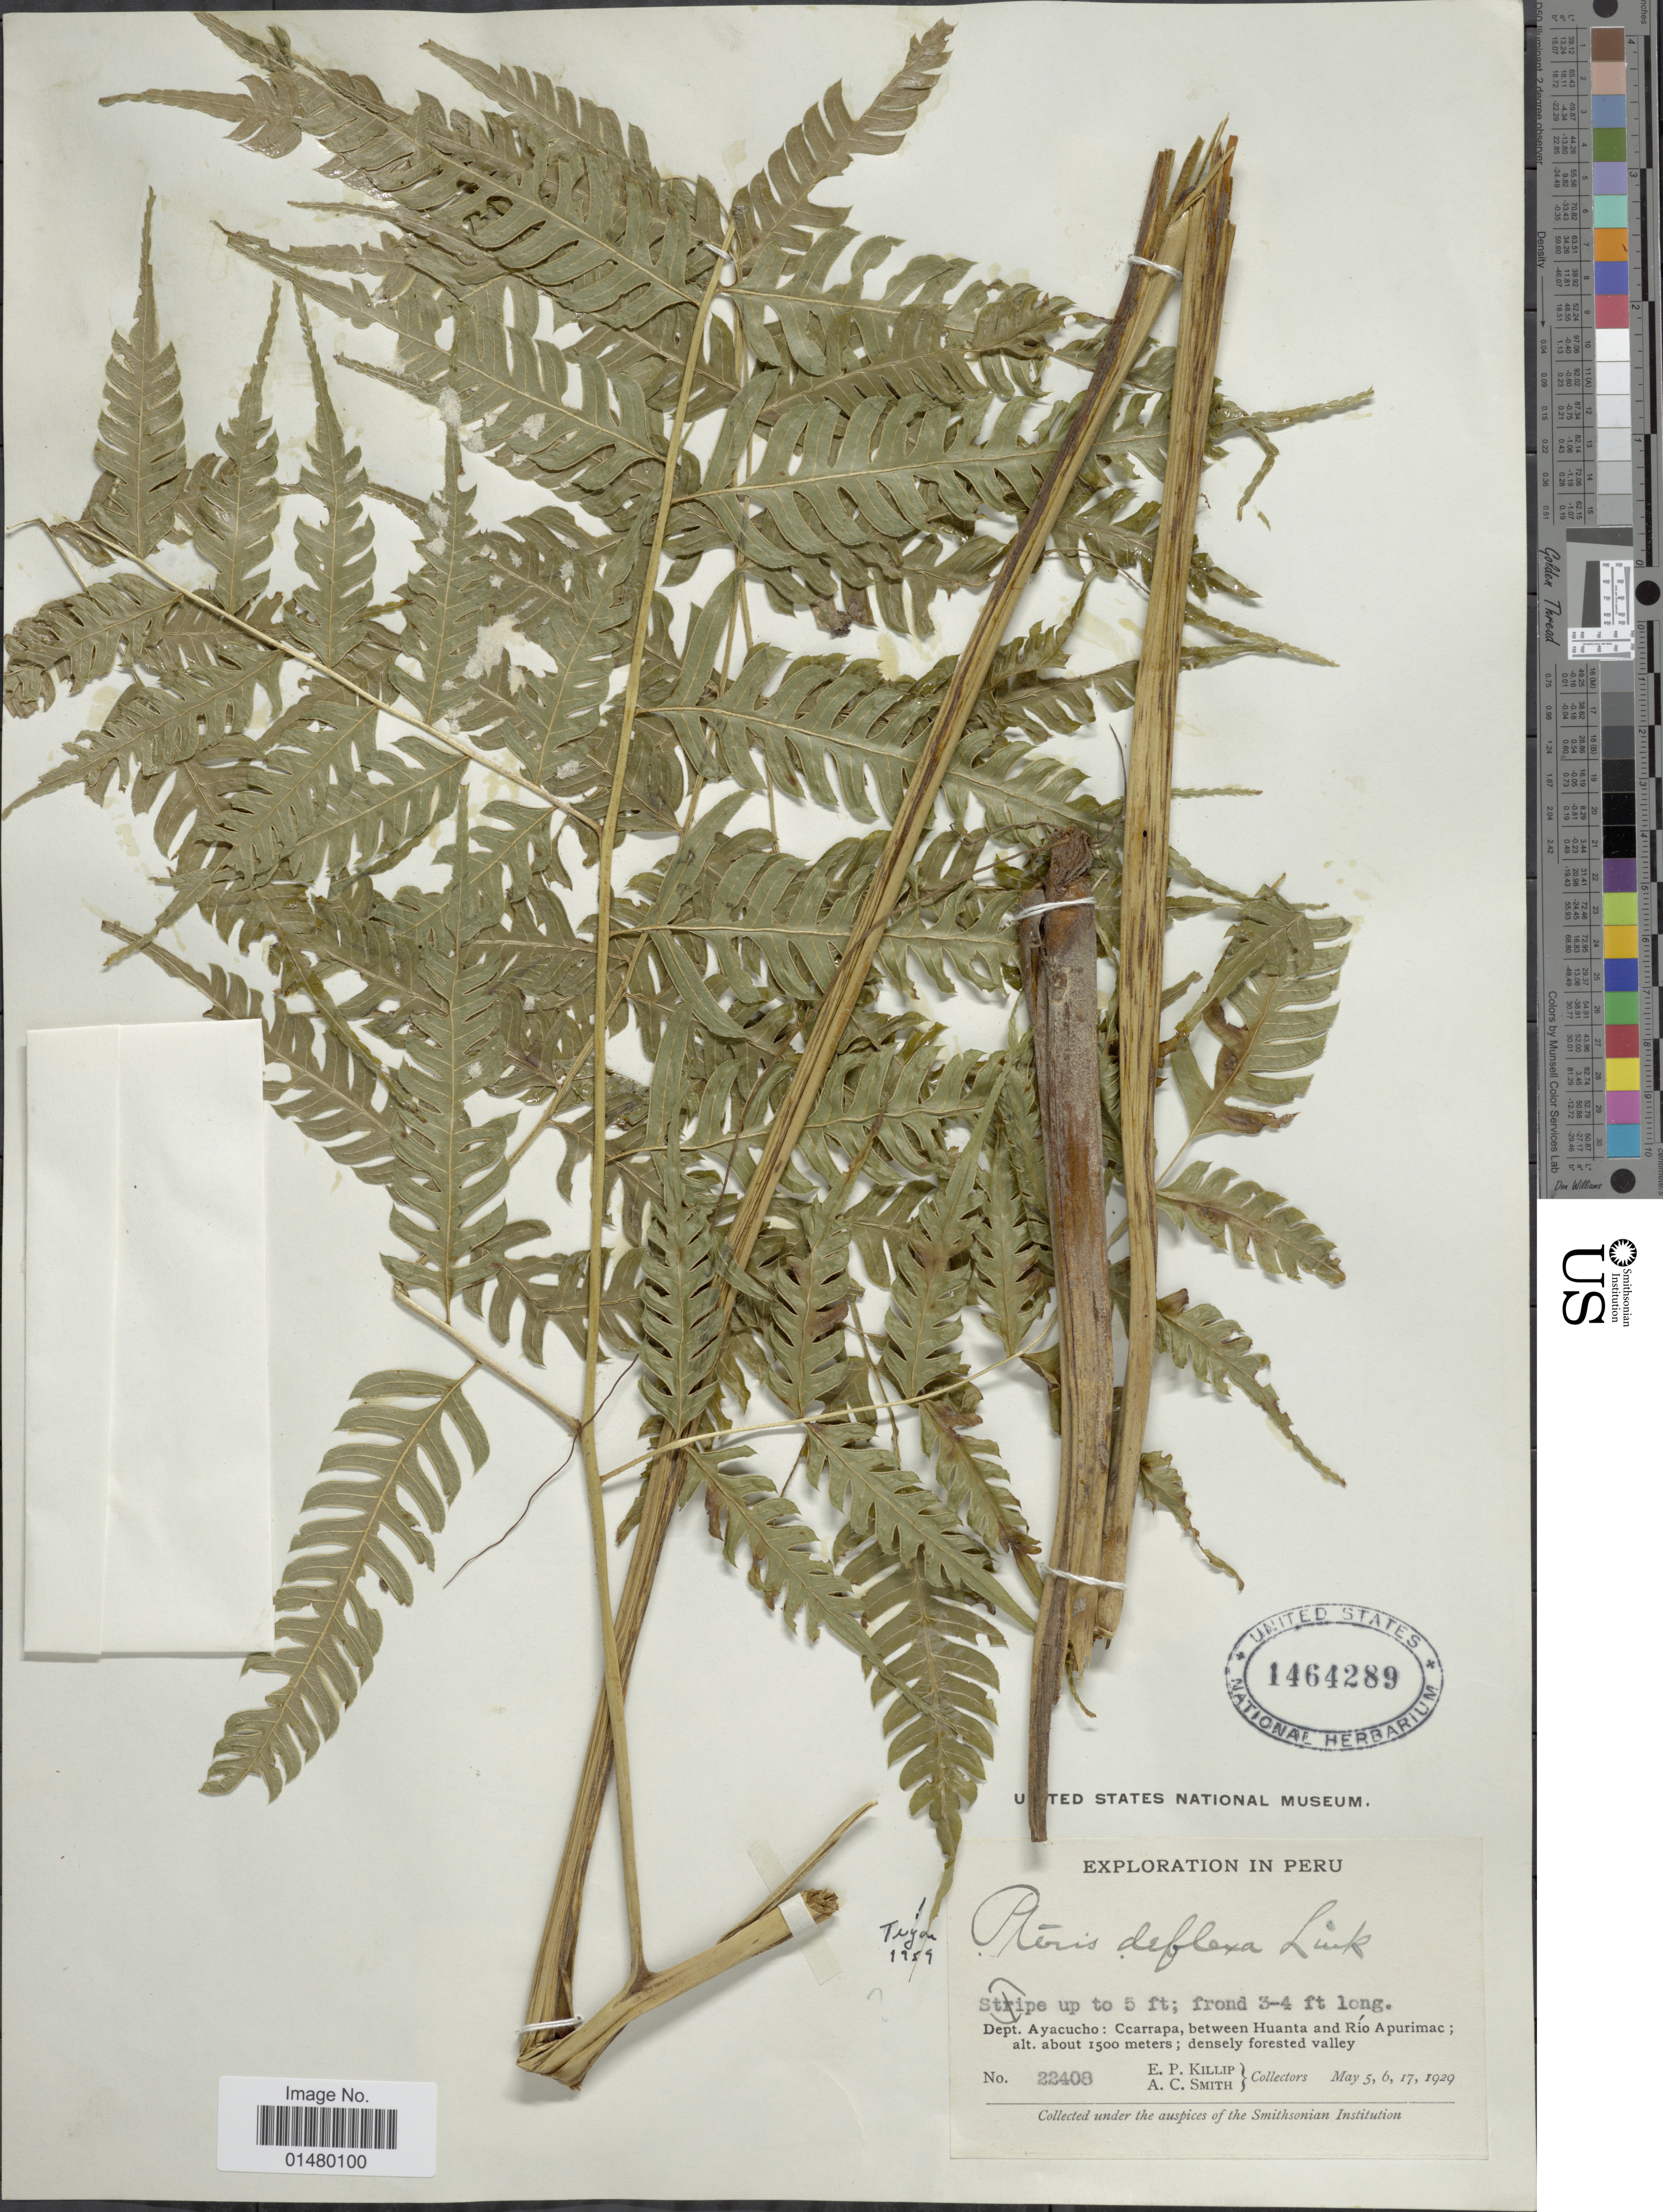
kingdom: Plantae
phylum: Tracheophyta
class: Polypodiopsida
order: Polypodiales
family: Pteridaceae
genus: Pteris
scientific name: Pteris sp.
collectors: E. P. Killip & A. C. Smith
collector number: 22408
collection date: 1929-05-05/1929-05-17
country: Peru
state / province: Ayacucho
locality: Deptt. Ayaycucho: Ccarrapa, between Huanta and Río Apurimac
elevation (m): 1500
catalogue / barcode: US 1464289